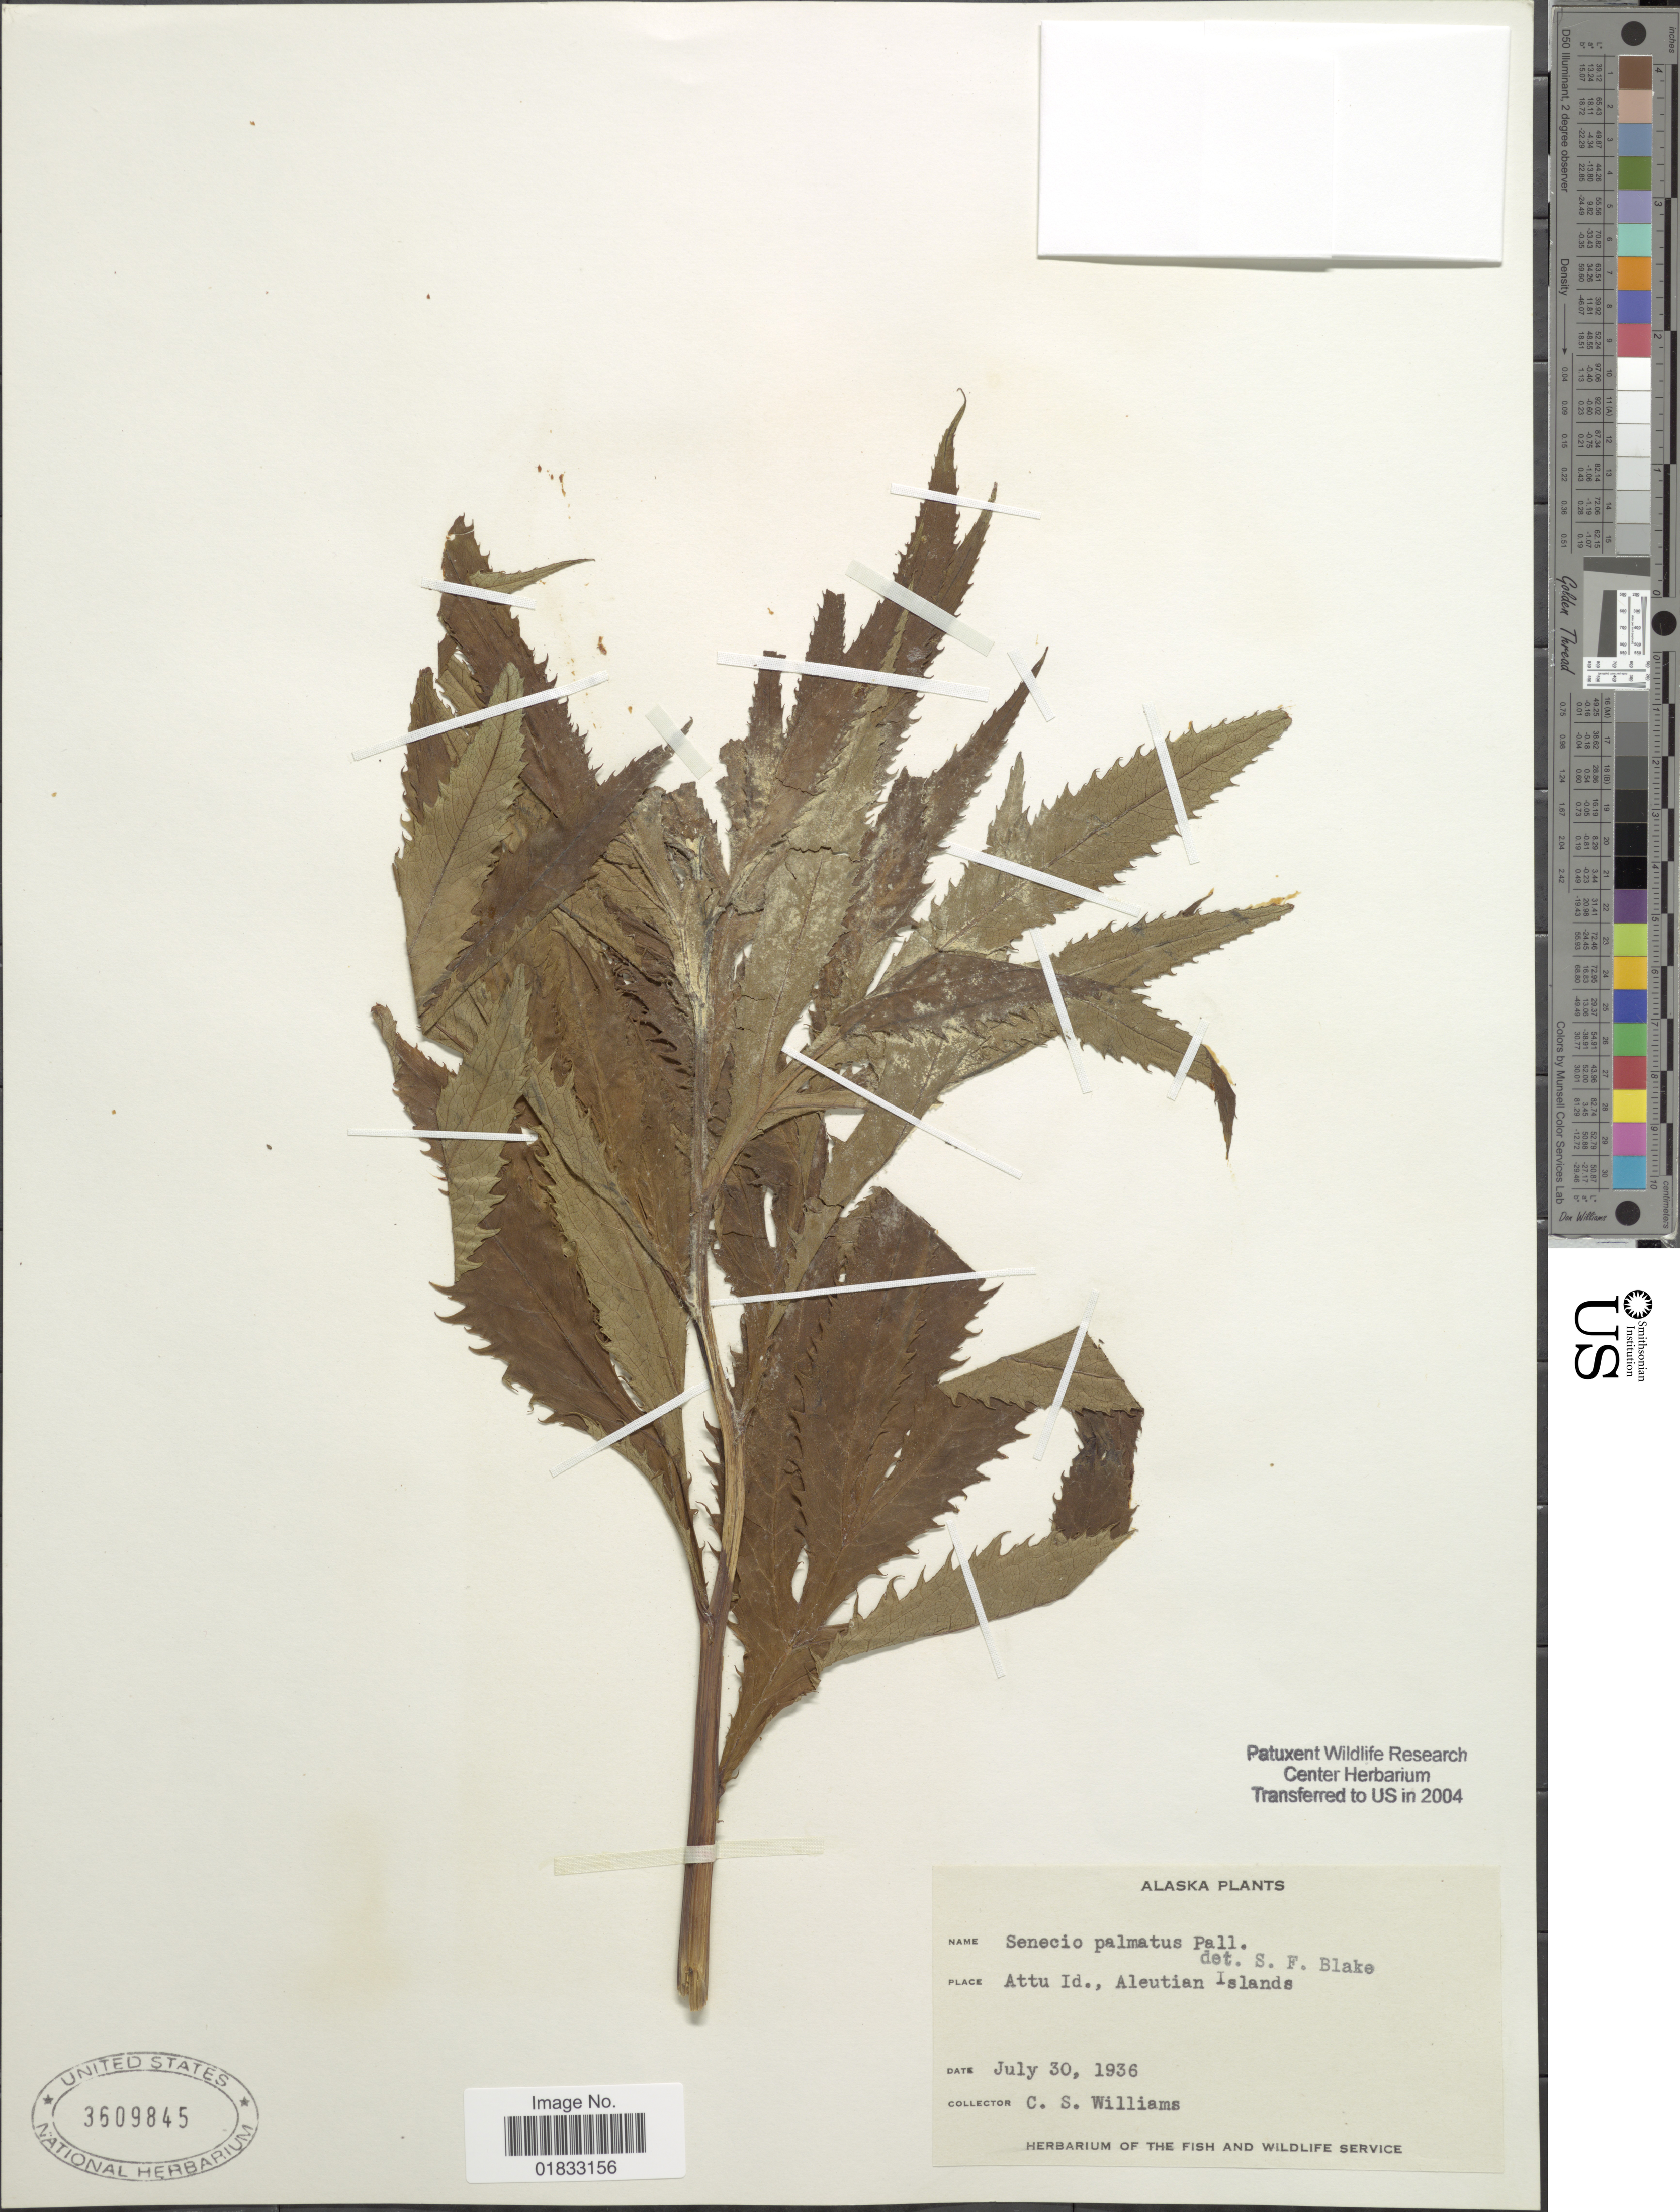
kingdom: Plantae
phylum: Tracheophyta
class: Magnoliopsida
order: Asterales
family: Asteraceae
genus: Jacobaea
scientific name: Jacobaea cannabifolia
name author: (Less.) E. Wiebe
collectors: C. Williams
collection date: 1936-07-30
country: United States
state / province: Alaska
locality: Attu id., Aleutian Islands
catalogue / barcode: US 3609845